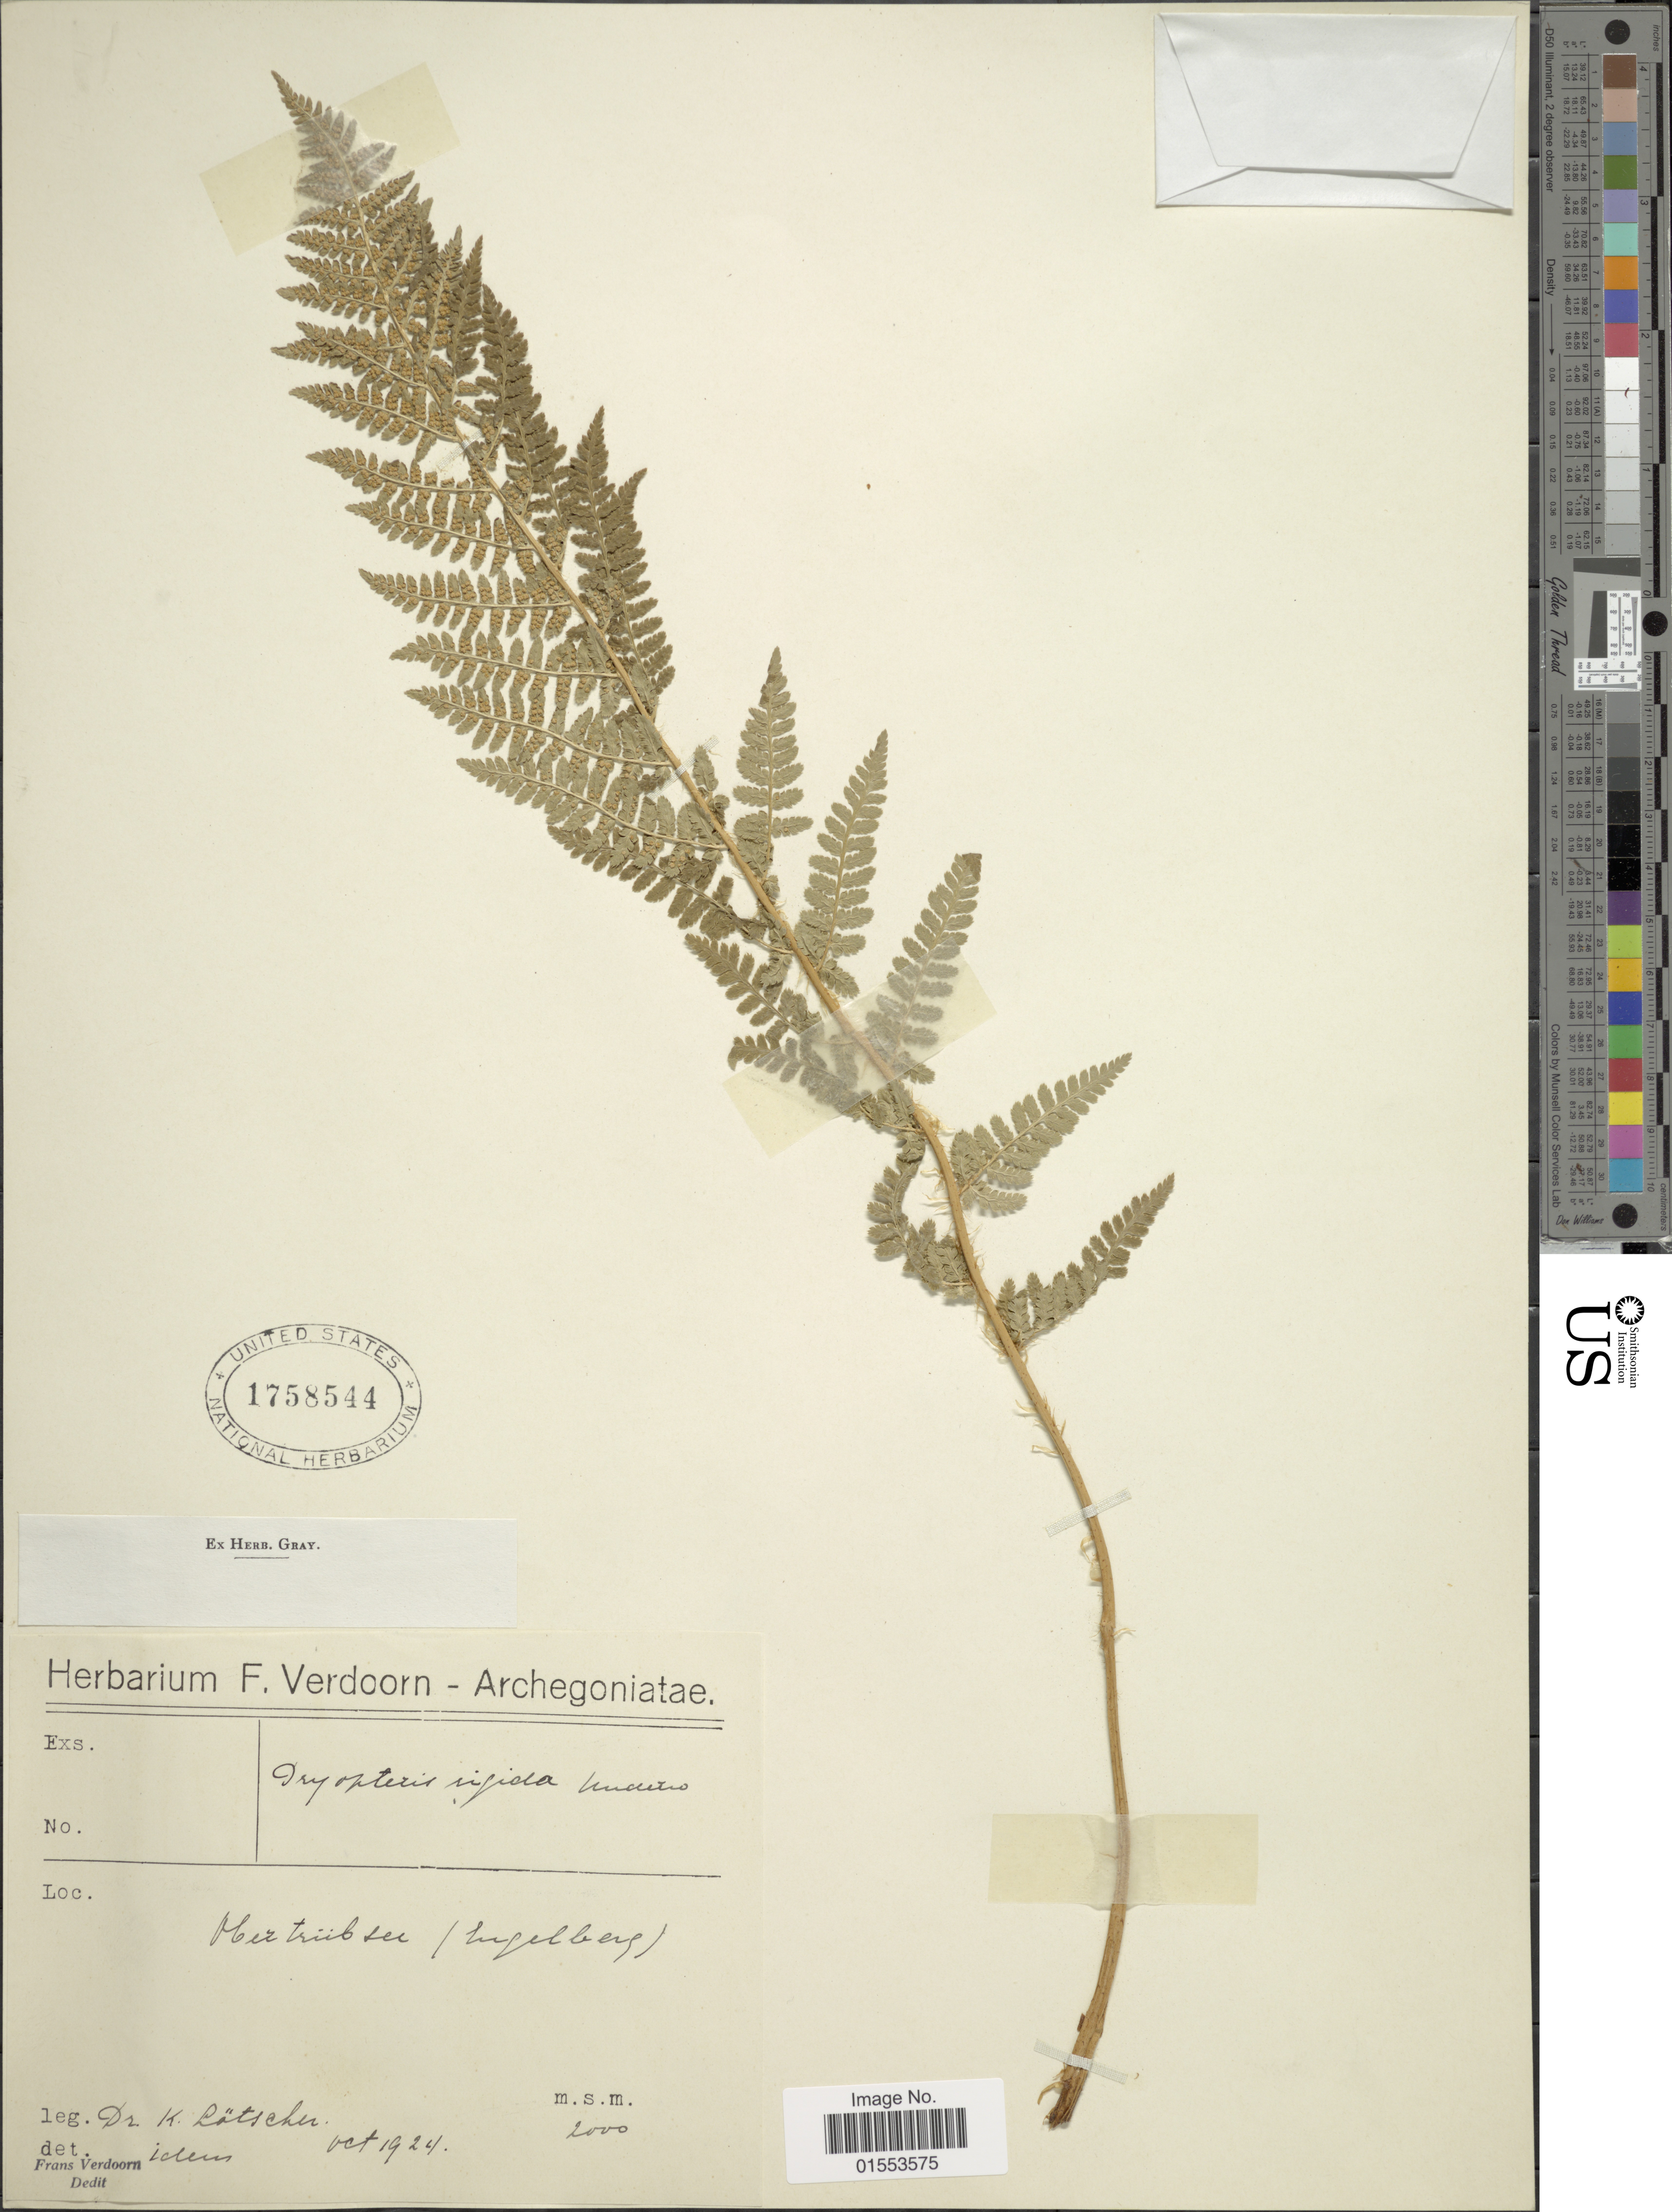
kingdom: Plantae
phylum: Tracheophyta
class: Polypodiopsida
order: Polypodiales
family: Dryopteridaceae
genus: Dryopteris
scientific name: Dryopteris rigida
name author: Underw.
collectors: K. Lätscher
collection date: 1924-10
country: Germany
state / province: Baden-Württemberg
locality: Meztrubser (Engelberg). [interpreted]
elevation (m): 2000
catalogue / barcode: US 1758544